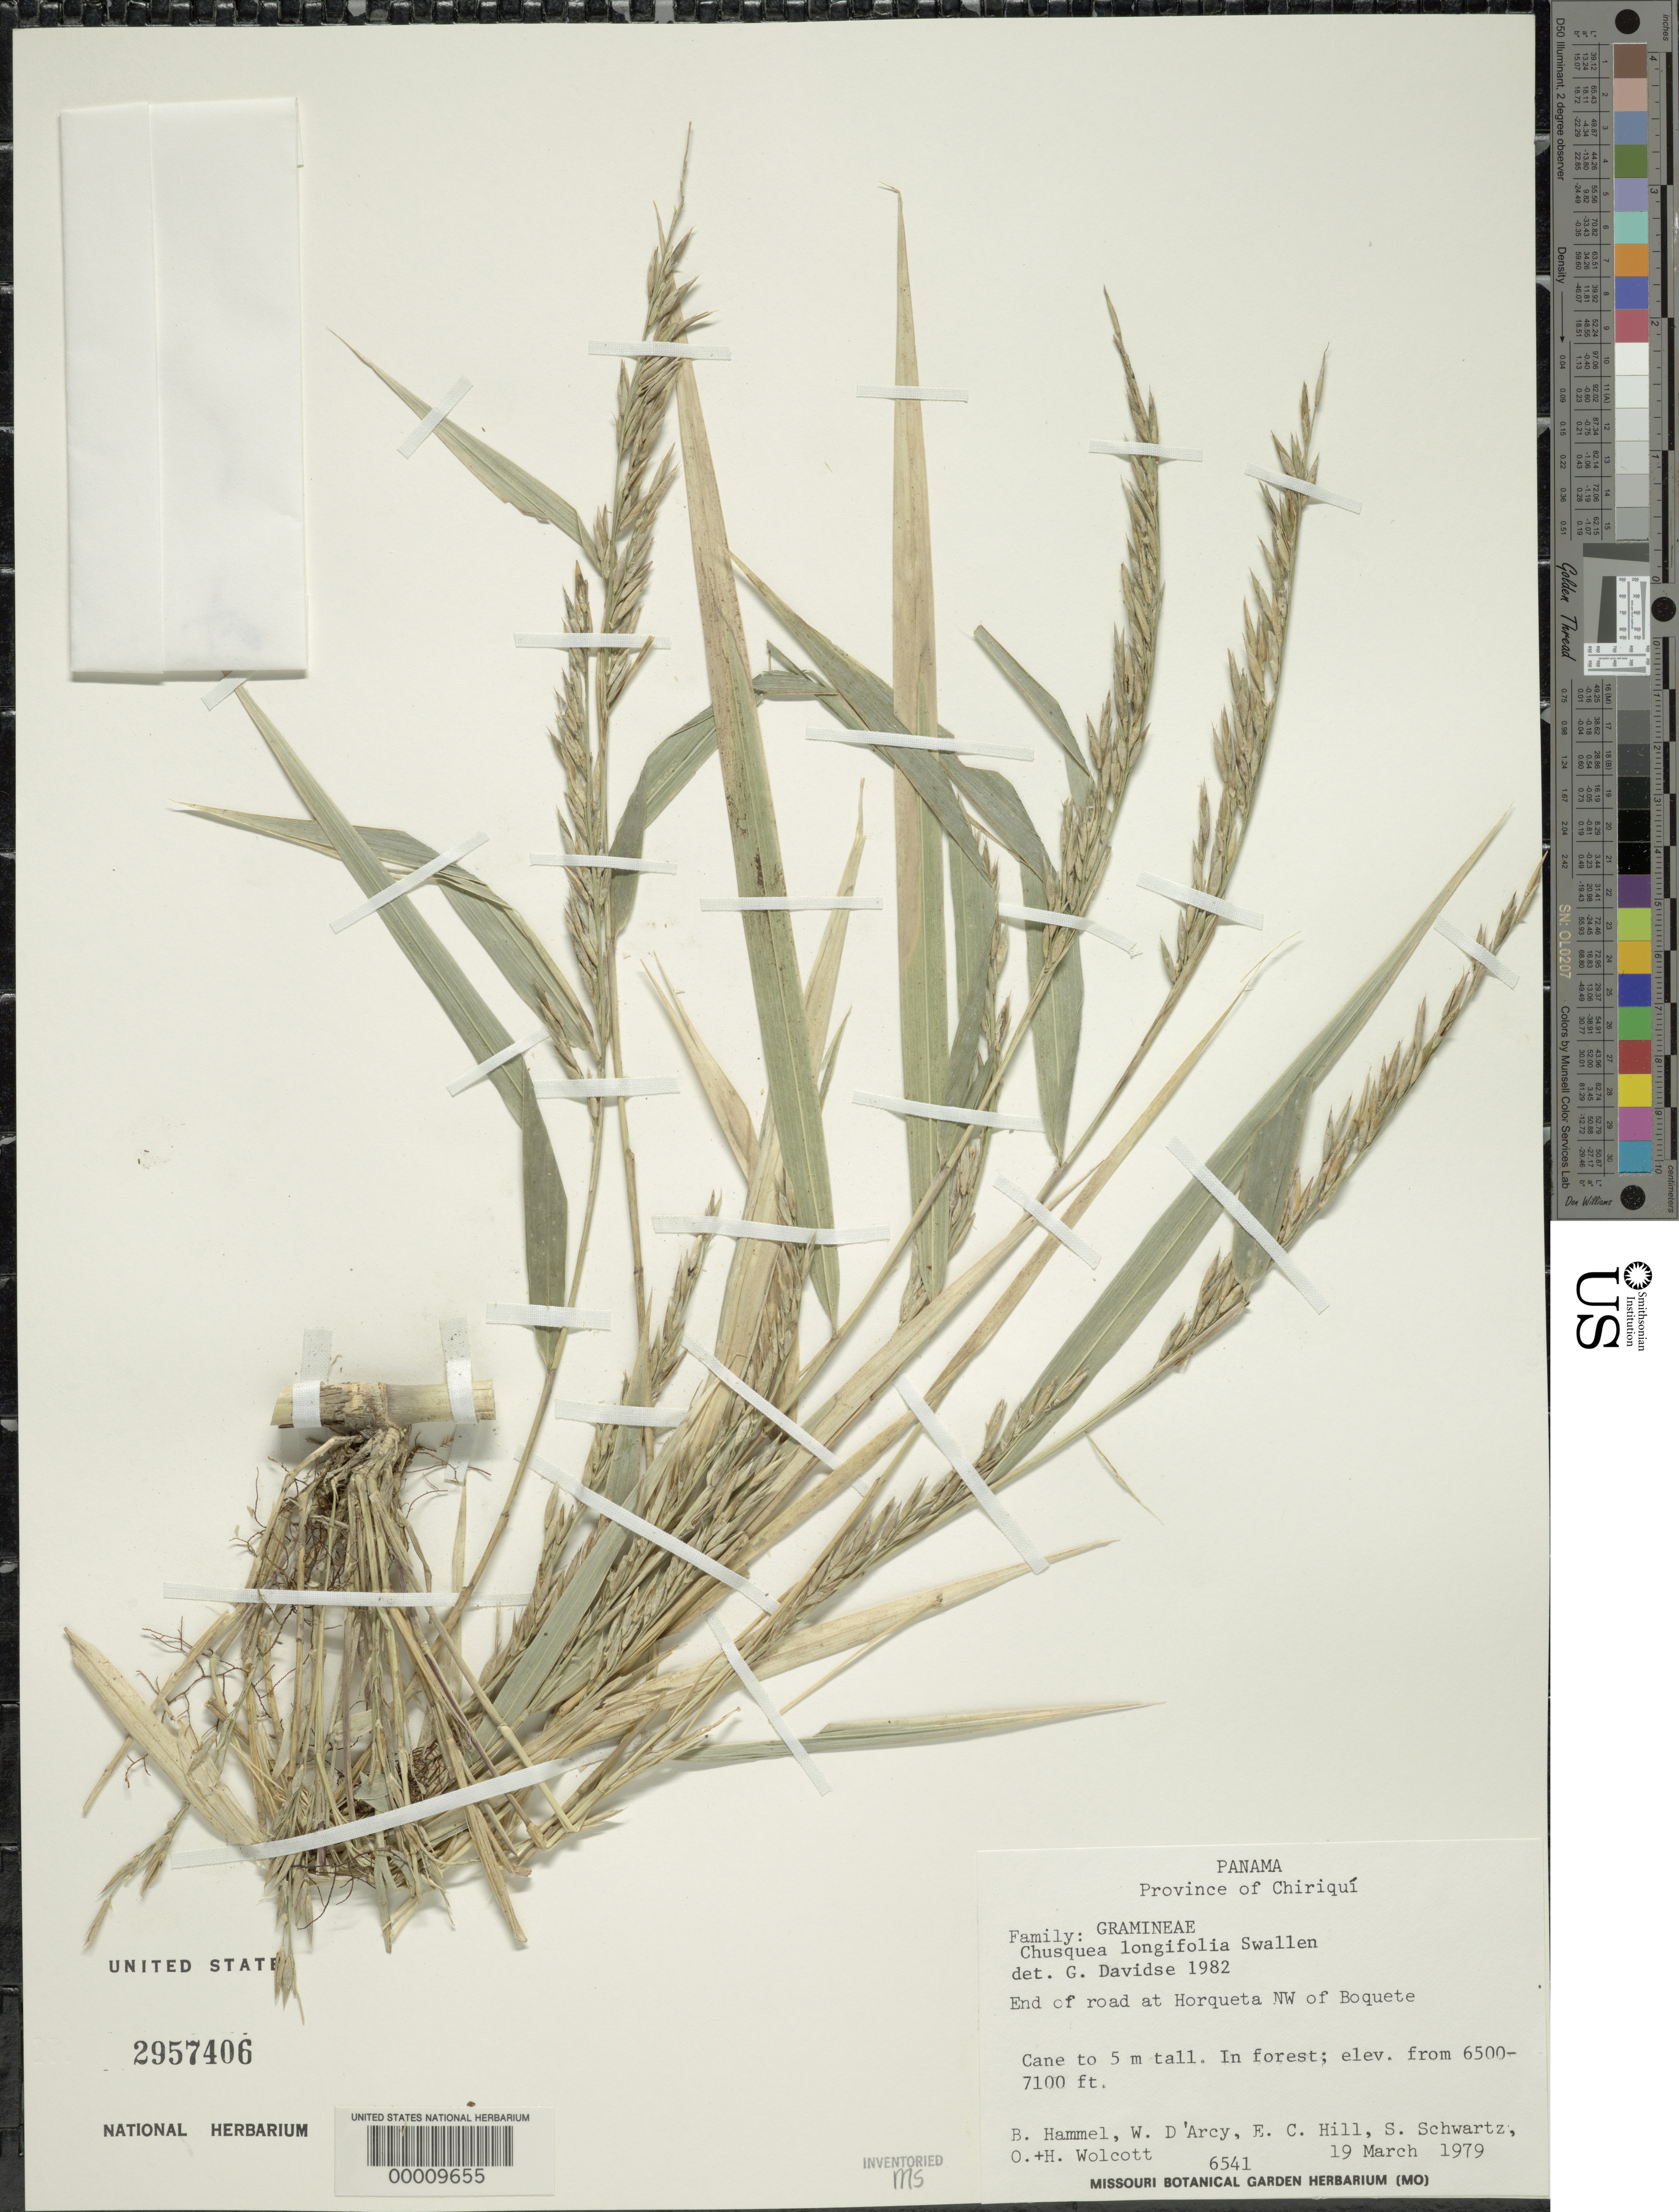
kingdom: Plantae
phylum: Tracheophyta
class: Liliopsida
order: Poales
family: Poaceae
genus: Chusquea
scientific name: Chusquea longifolia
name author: Swallen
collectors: B. Hammel, W. G. D'Arcy, E. Hills, S. Schwartz, O. Wolcott & H. Wolcott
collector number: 6541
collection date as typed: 19 Mar 1979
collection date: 1979-03-19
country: Panama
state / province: Chiriquí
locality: Horqueta, Boquete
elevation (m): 1983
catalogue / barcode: US 2957406